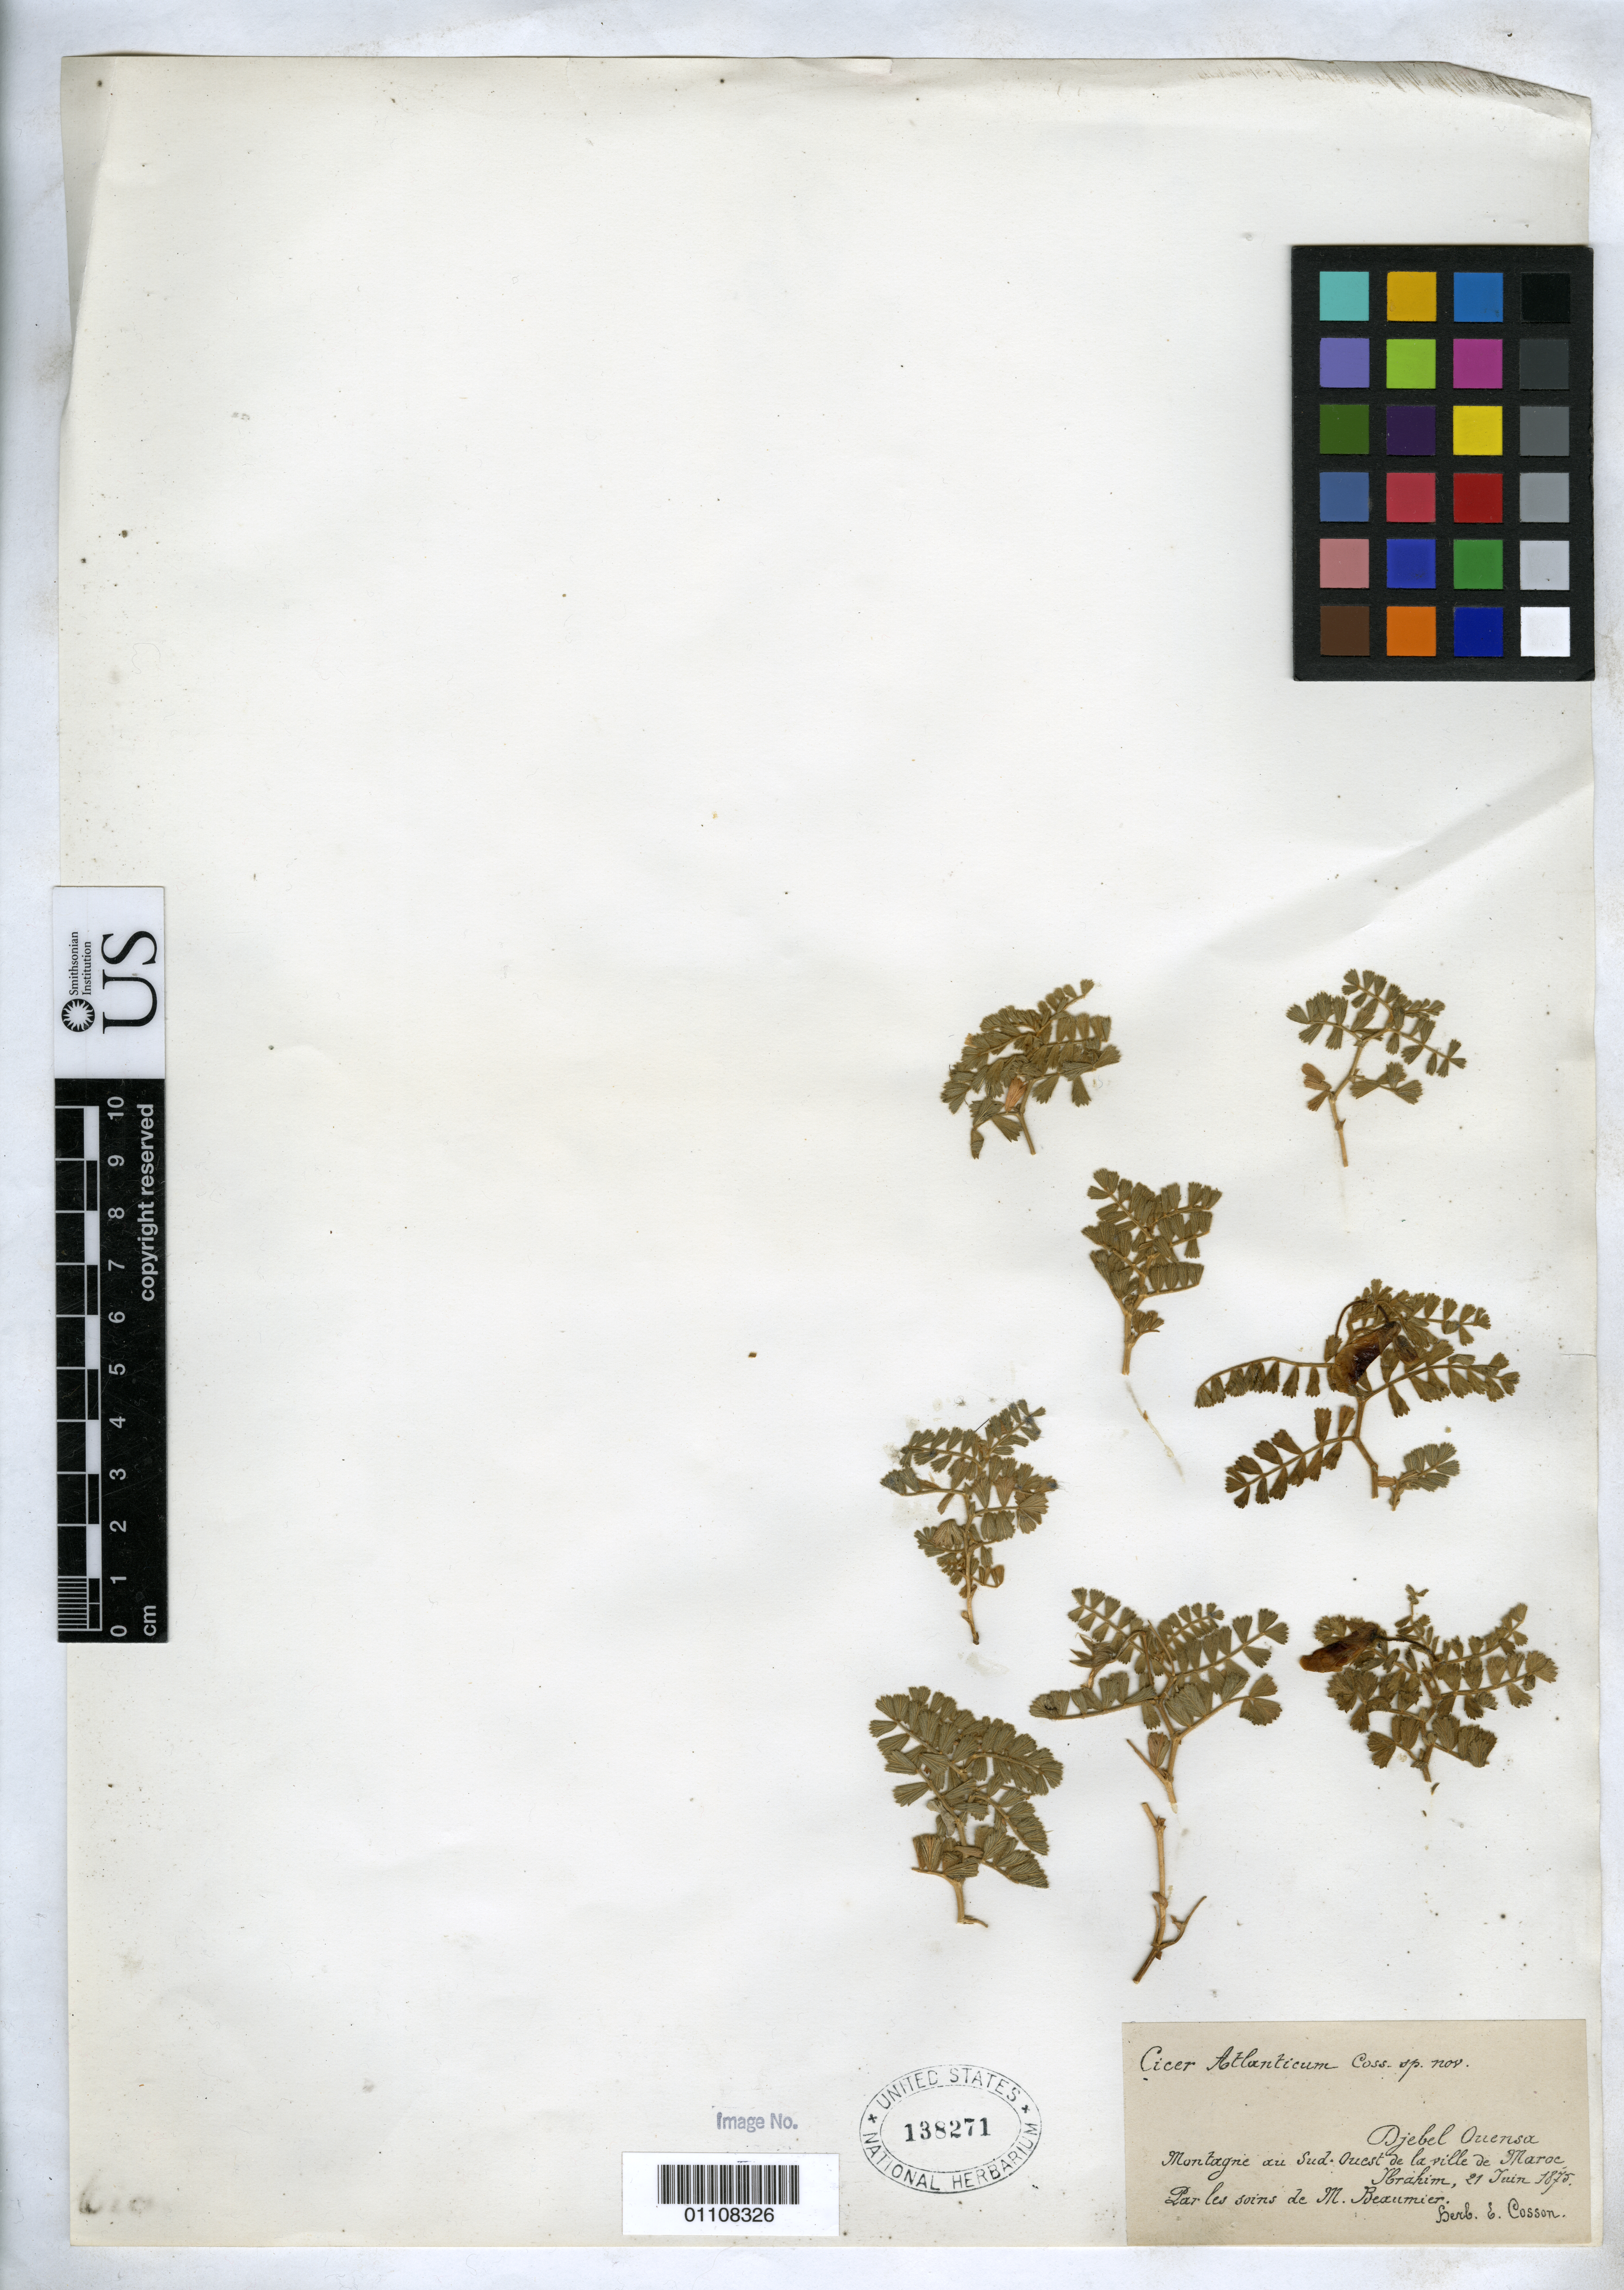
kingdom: Plantae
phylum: Tracheophyta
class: Magnoliopsida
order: Fabales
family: Fabaceae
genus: Cicer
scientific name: Cicer atlanticum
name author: Maire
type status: Syntype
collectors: -. Ibrahim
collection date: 1875-06-21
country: Morocco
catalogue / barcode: US 138271